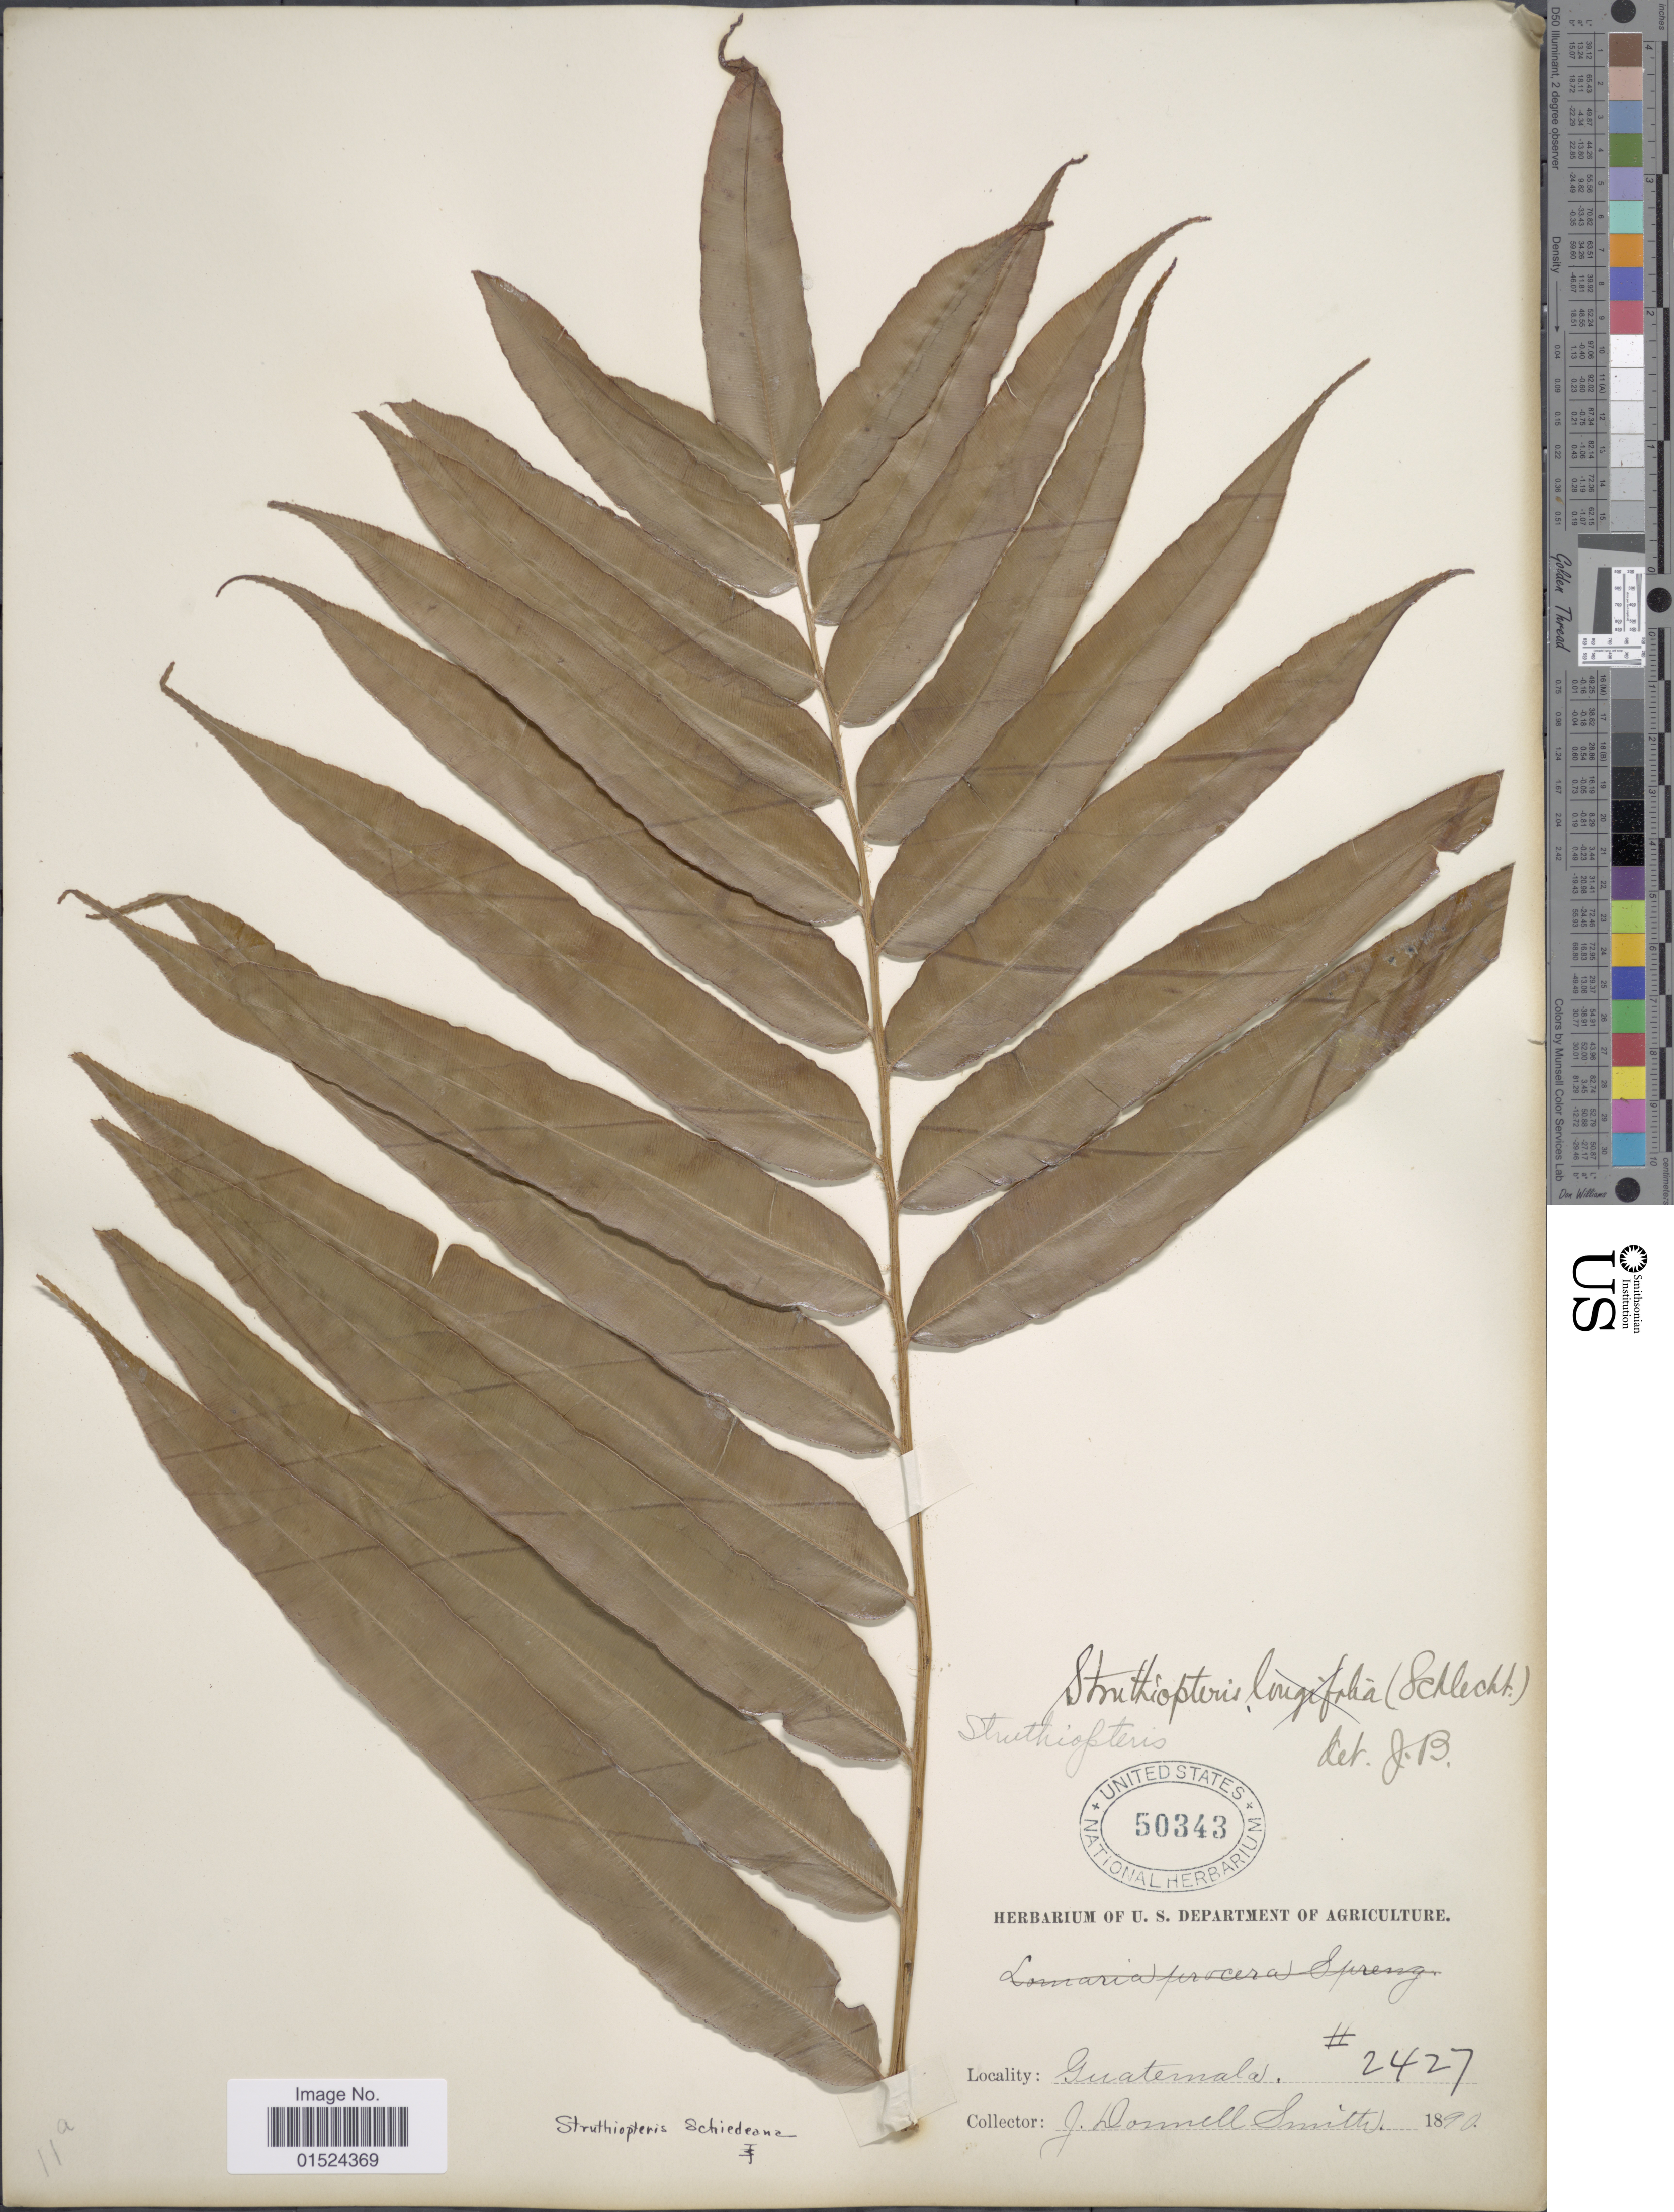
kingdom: Plantae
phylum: Tracheophyta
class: Polypodiopsida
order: Polypodiales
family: Blechnaceae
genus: Blechnum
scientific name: Blechnum schiedeanum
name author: (Schltdl. ex C. Presl) Hieron.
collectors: J. Donnell Smith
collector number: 2427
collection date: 1890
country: Guatemala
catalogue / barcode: US 50343